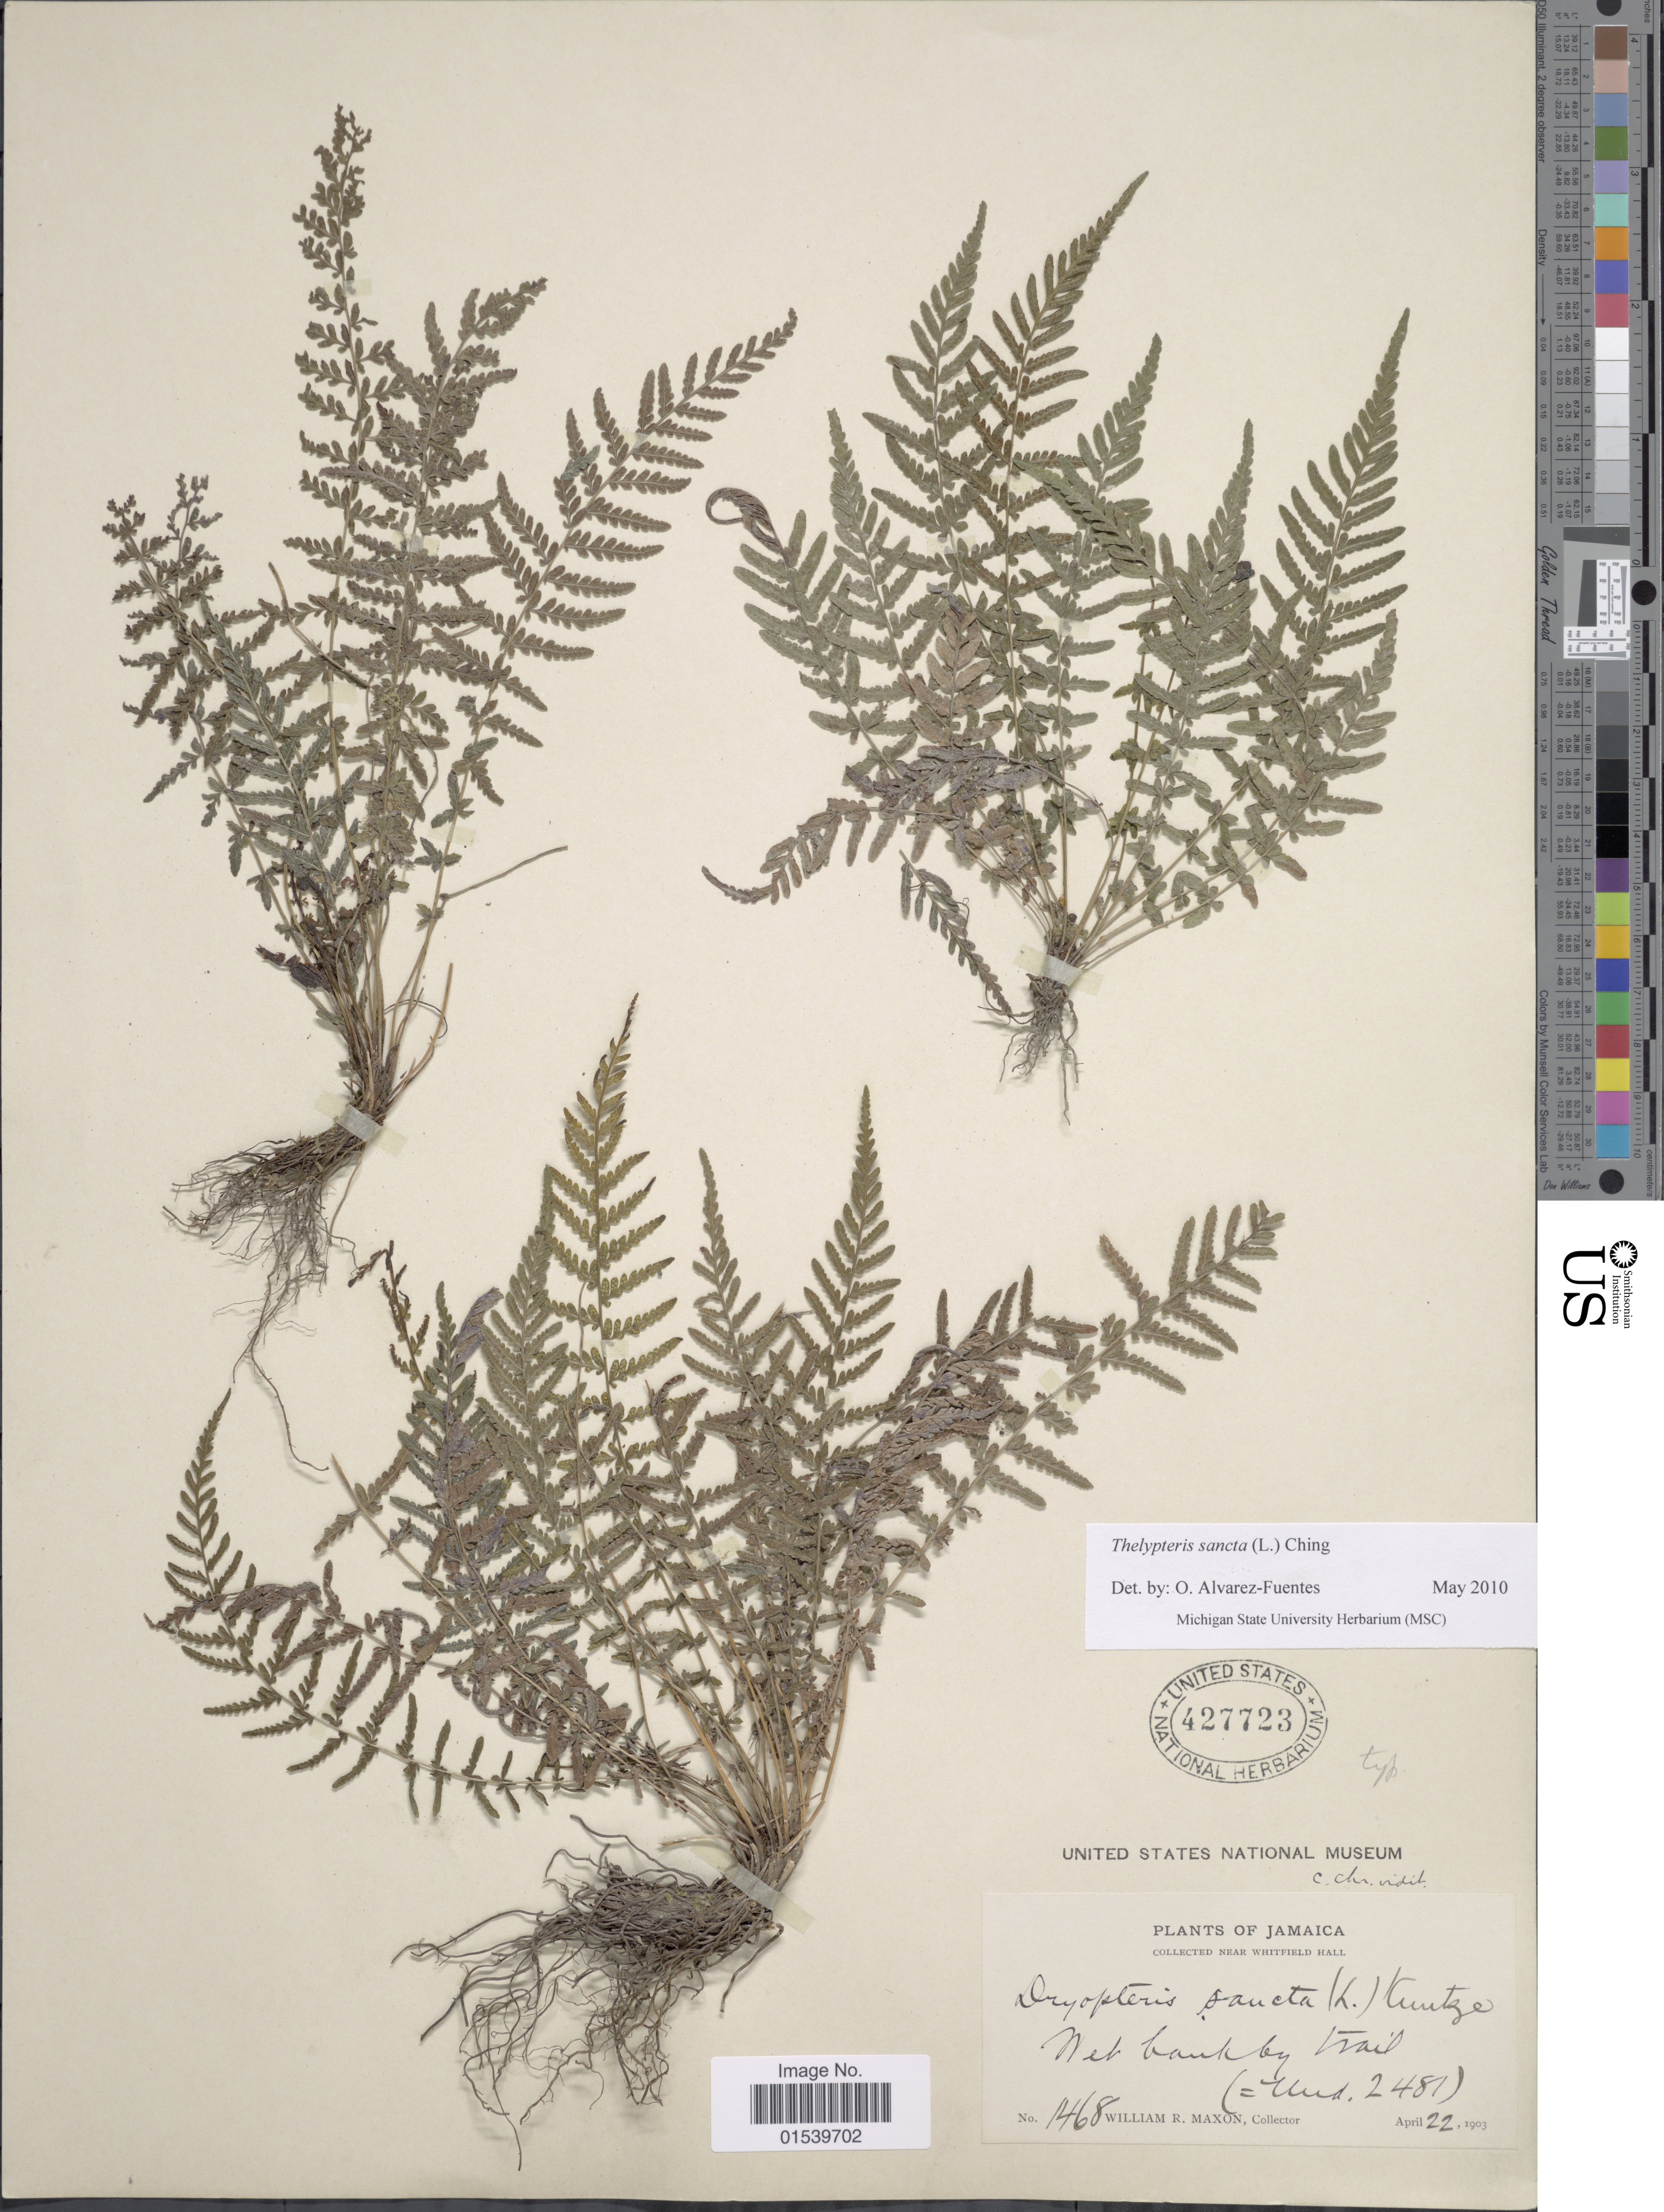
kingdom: Plantae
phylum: Tracheophyta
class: Polypodiopsida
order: Polypodiales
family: Thelypteridaceae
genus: Amauropelta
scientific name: Amauropelta sancta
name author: (L.) Pic. Serm.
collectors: W. R. Maxon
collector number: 1468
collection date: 1903-04-22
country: Jamaica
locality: Near Whitfield Hall, Wet bank by trail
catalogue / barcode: US 427723